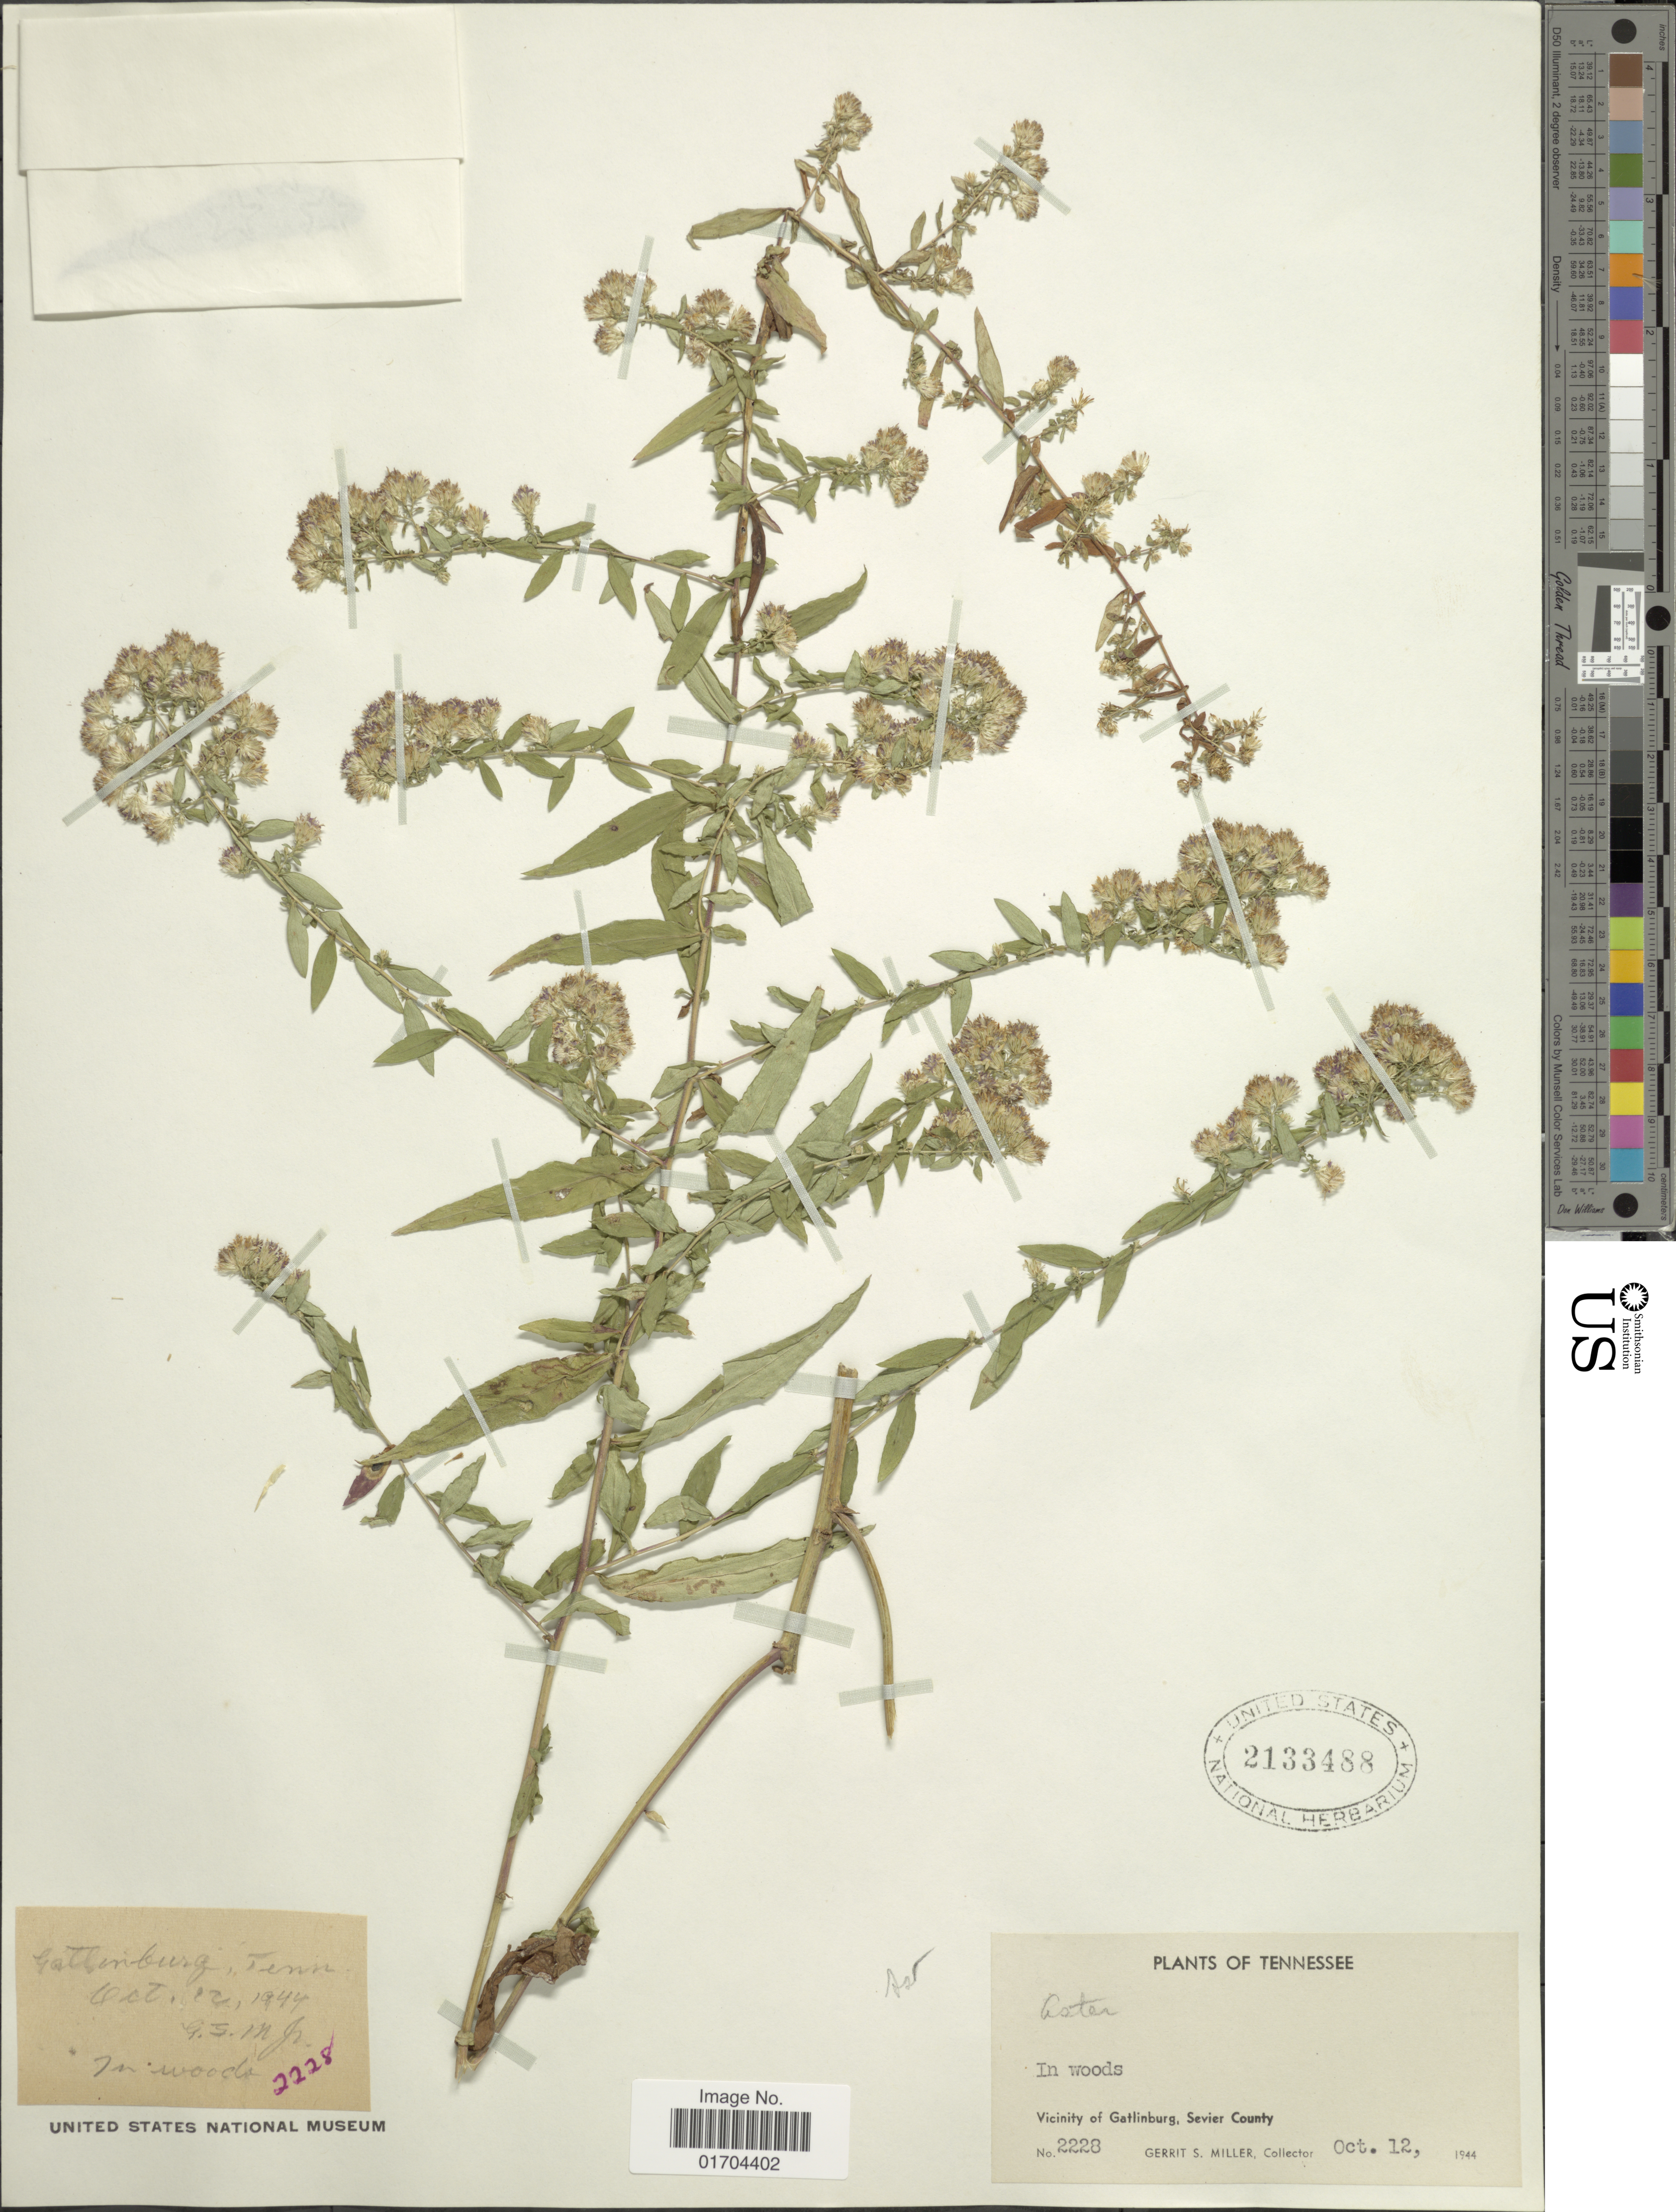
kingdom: Plantae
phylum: Tracheophyta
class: Magnoliopsida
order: Asterales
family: Asteraceae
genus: Symphyotrichum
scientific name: Symphyotrichum sp.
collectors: G. S. Miller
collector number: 2228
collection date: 1944-10-12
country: United States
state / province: Tennessee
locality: Vicinity of Gatlinburg, Sevier County, Gatlinburg, Tenn.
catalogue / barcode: US 2133488